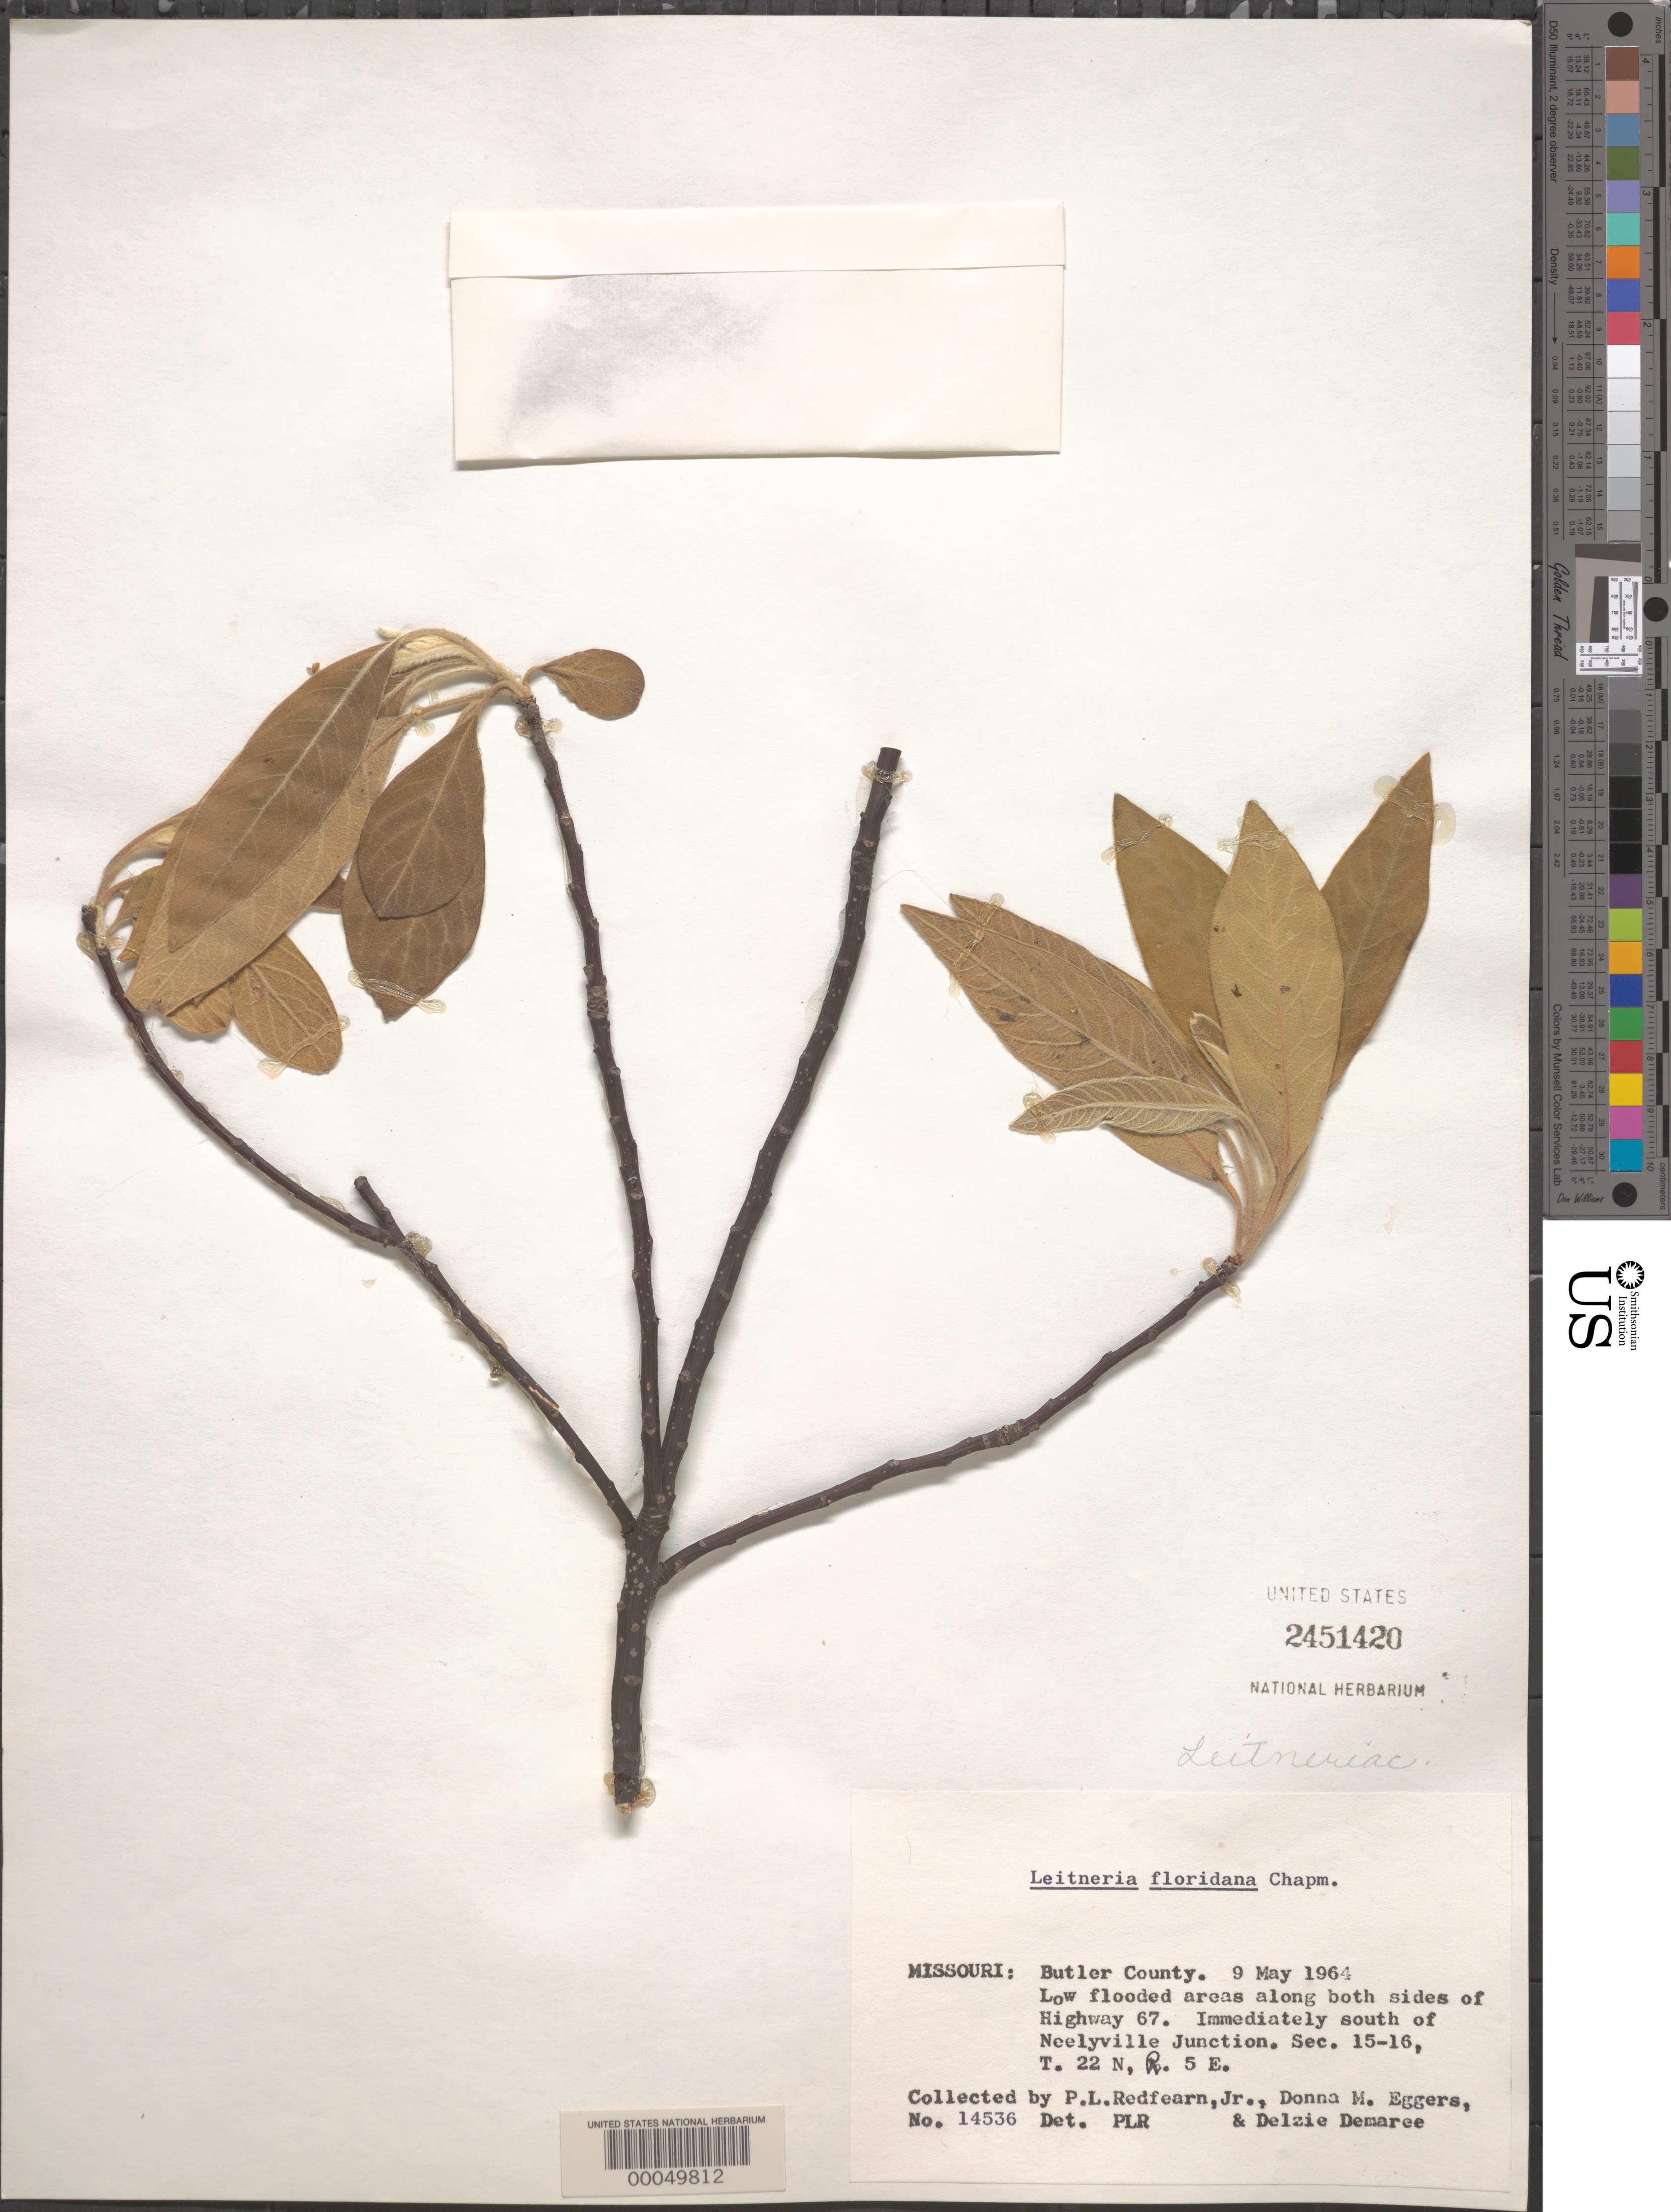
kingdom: Plantae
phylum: Tracheophyta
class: Magnoliopsida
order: Sapindales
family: Simaroubaceae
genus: Leitneria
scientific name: Leitneria floridana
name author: Chapm.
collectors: P. L. Redfearn Jr., D. M. Eggers Ware & D. Demaree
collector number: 14536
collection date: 1964-05-09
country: United States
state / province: Missouri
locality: Butler County. Low flooded areas along both sides of Highway 67. Immediately south of Neelyville Junction. Sec. 15-16, T. 22 N, R. 5 E.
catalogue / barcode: US 2451420